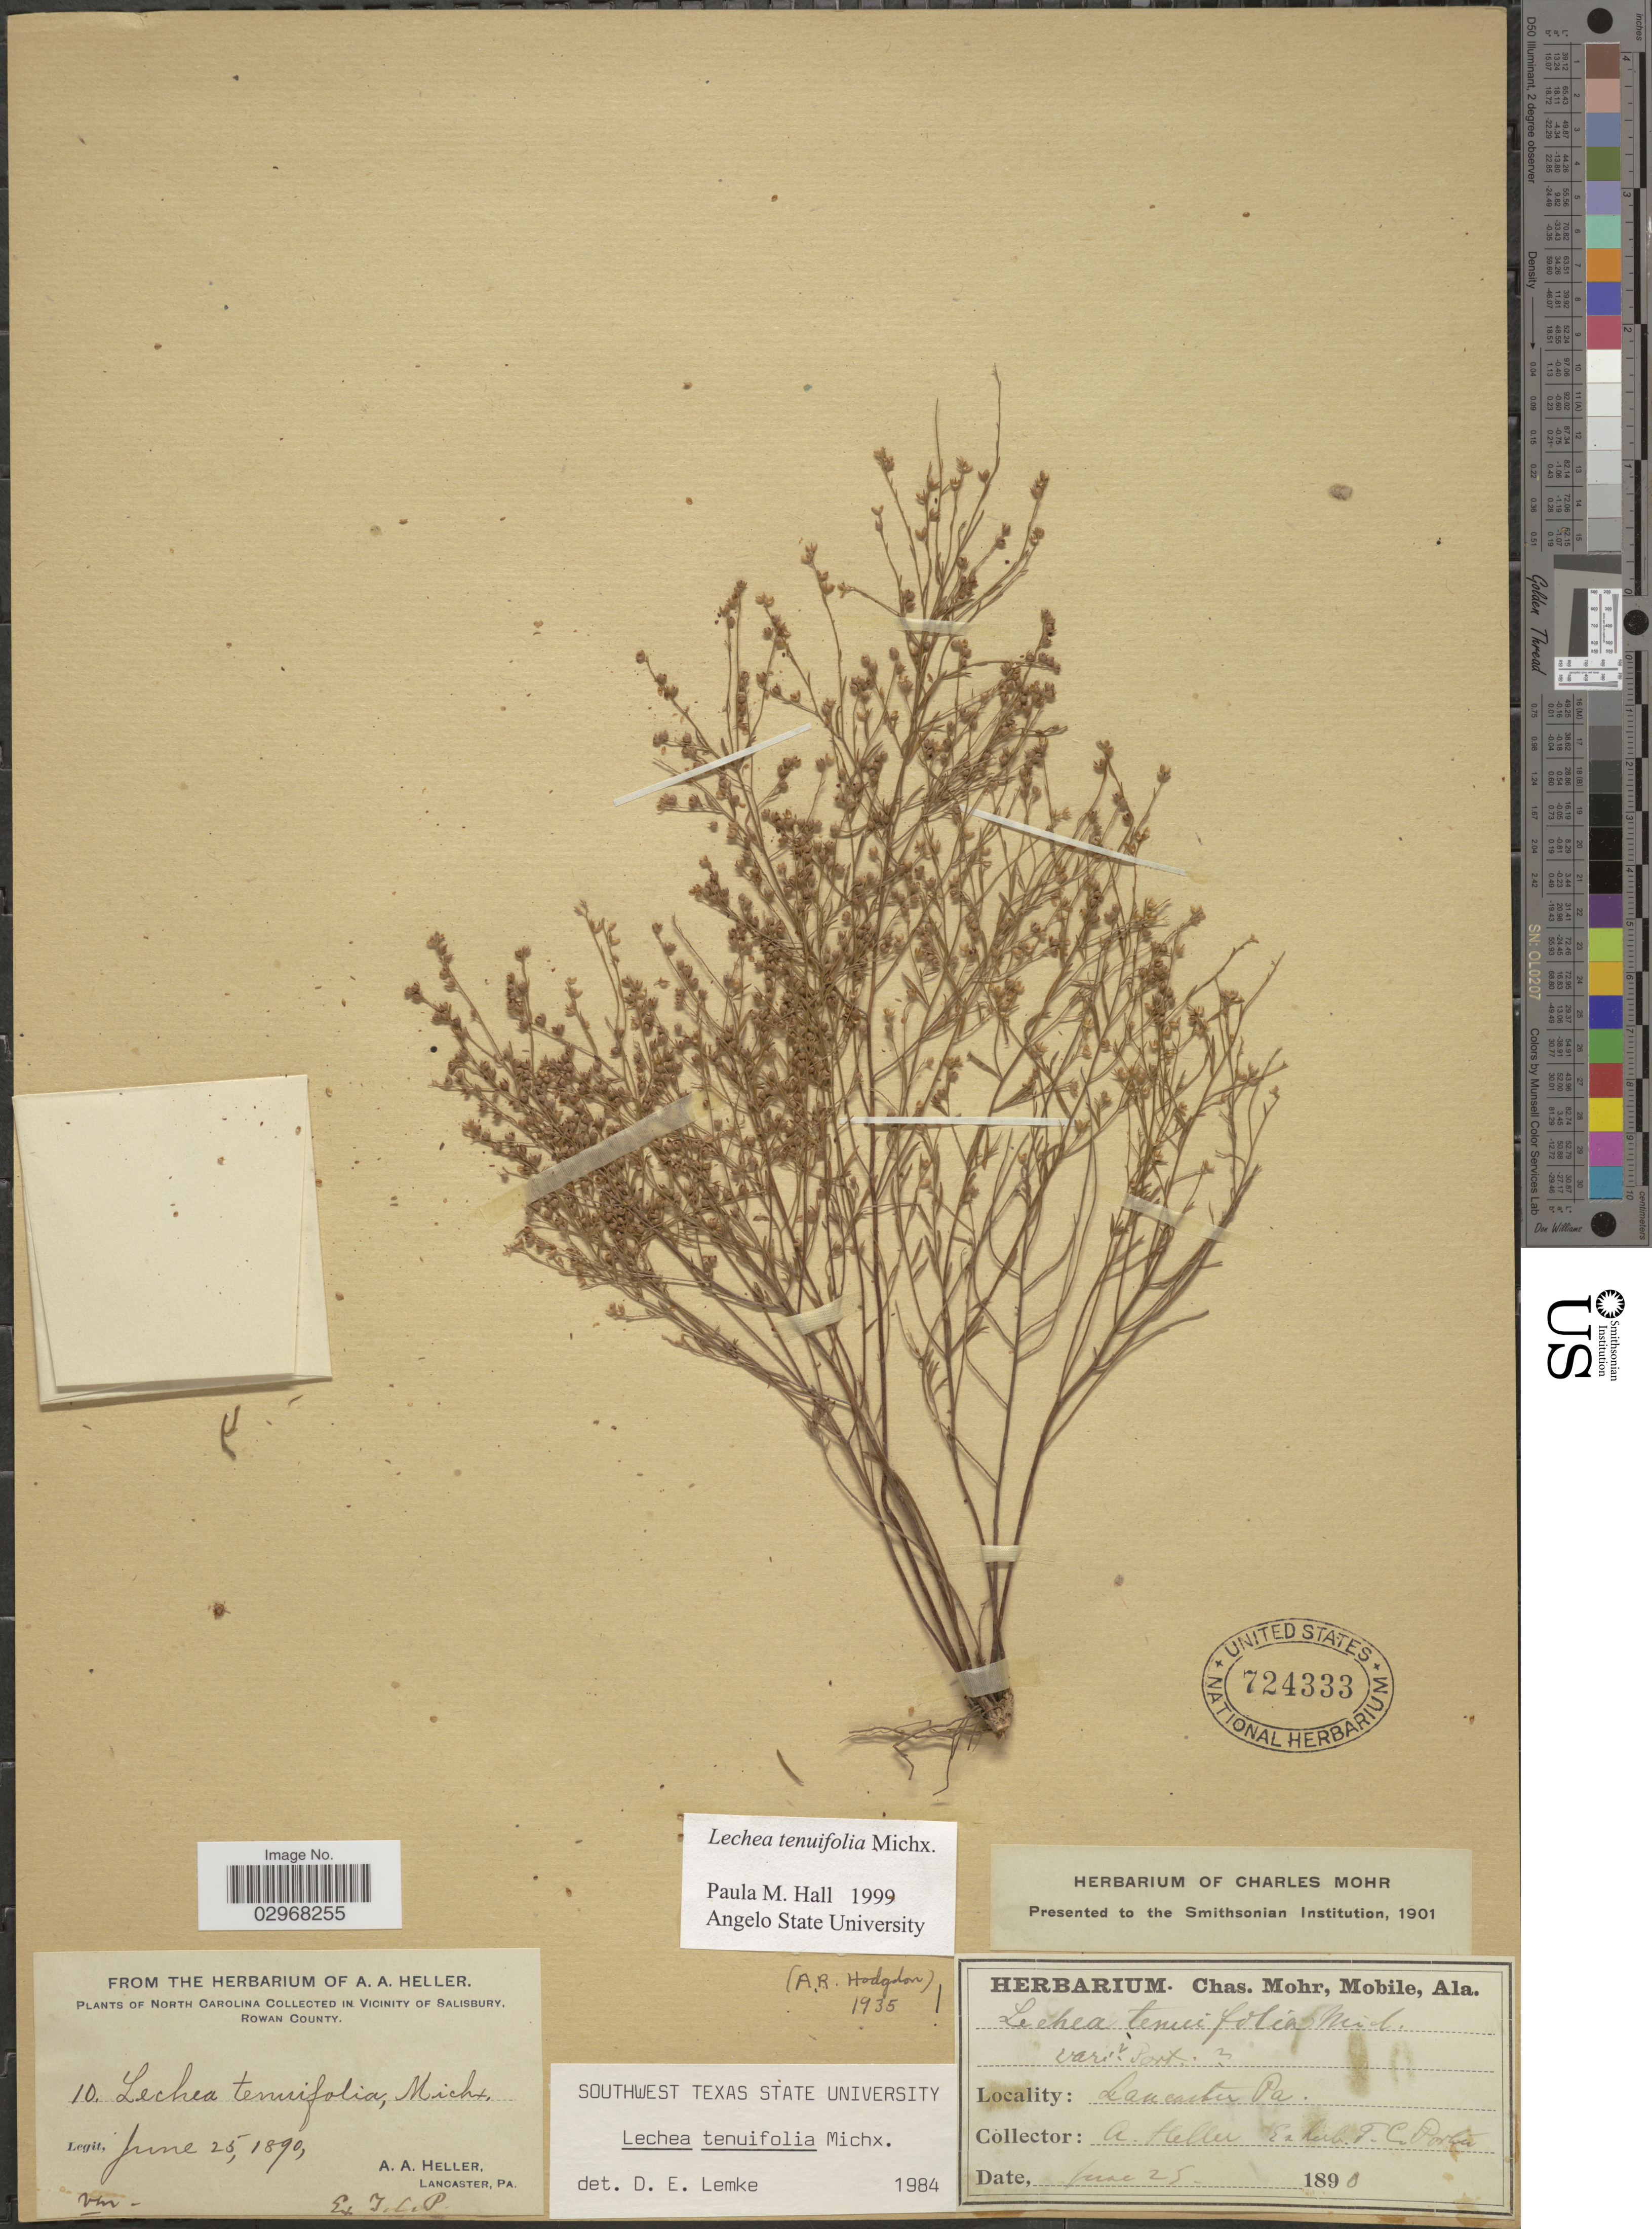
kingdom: Plantae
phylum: Tracheophyta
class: Magnoliopsida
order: Malvales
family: Cistaceae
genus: Lechea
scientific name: Lechea tenuifolia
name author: Michx.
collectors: A. A. Heller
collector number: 10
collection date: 1890-06-25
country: United States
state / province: North Carolina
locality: In vicinity of Salisbury, Rowan County. Lancaster.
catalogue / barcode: US 724333